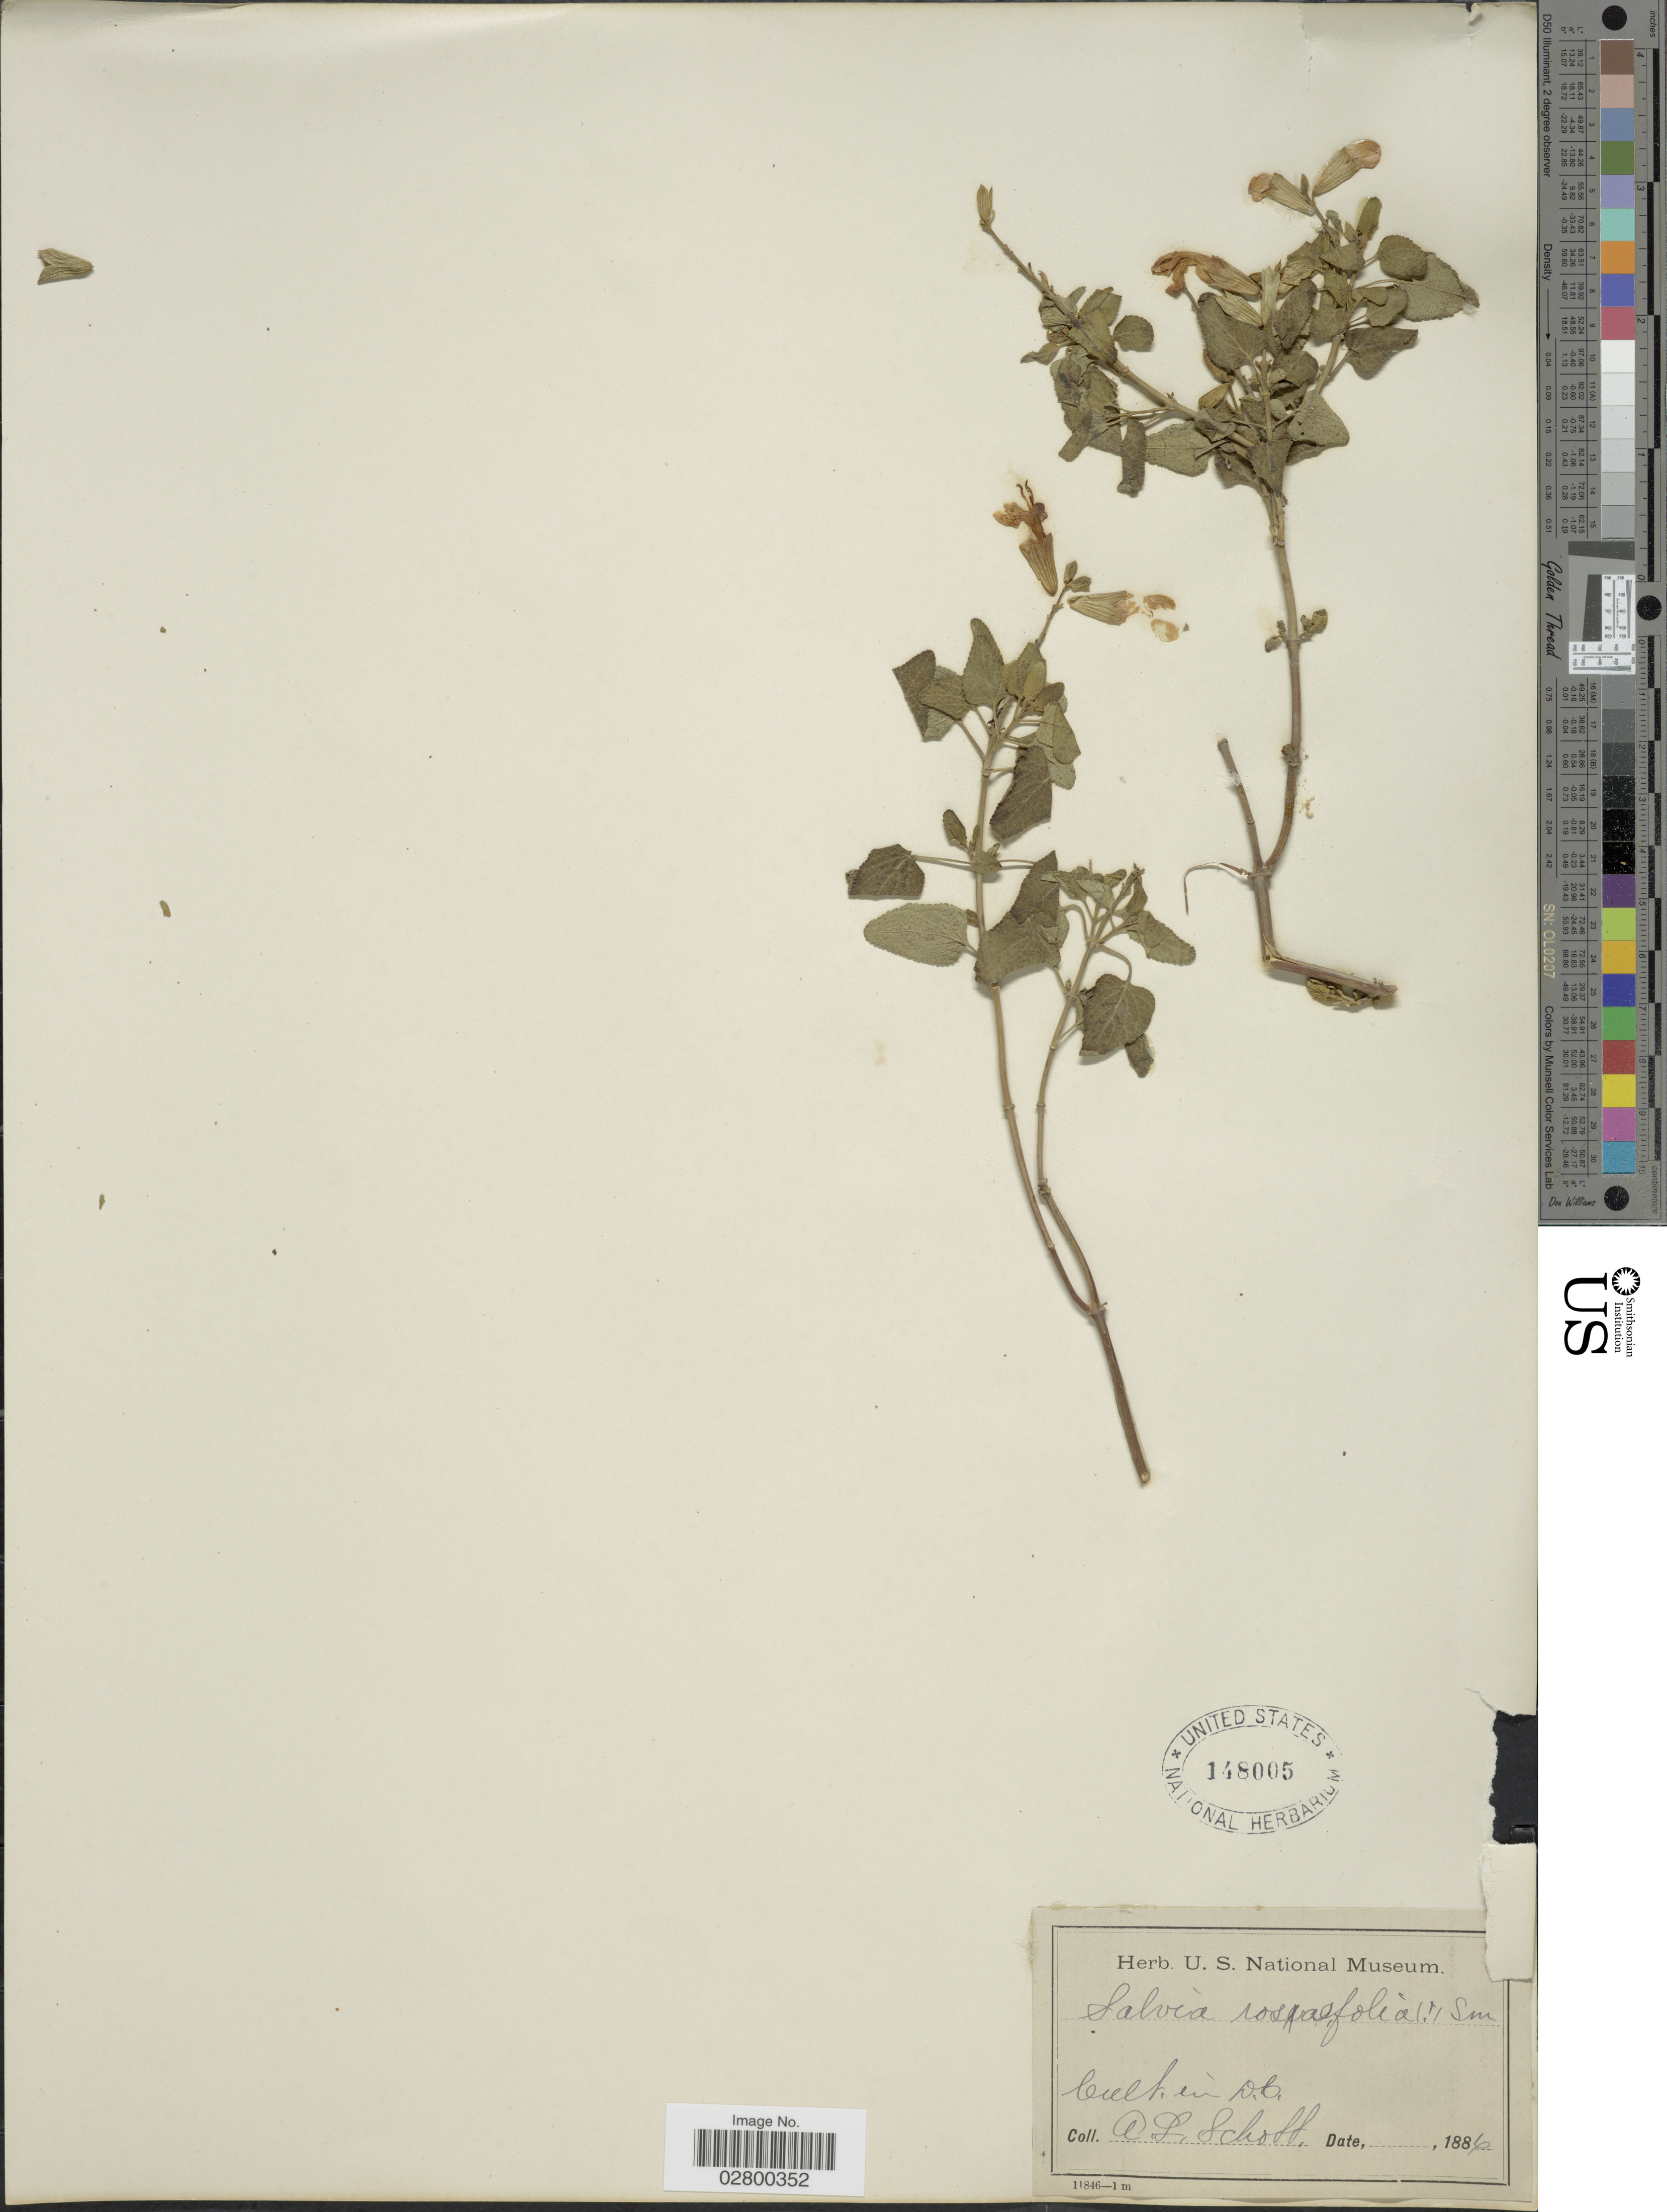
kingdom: Plantae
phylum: Tracheophyta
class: Magnoliopsida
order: Lamiales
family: Lamiaceae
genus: Salvia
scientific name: Salvia rosifolia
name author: Sm.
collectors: A. L. Schott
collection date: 1886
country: United States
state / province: District of Columbia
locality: Cult in D.C.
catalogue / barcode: US 148005